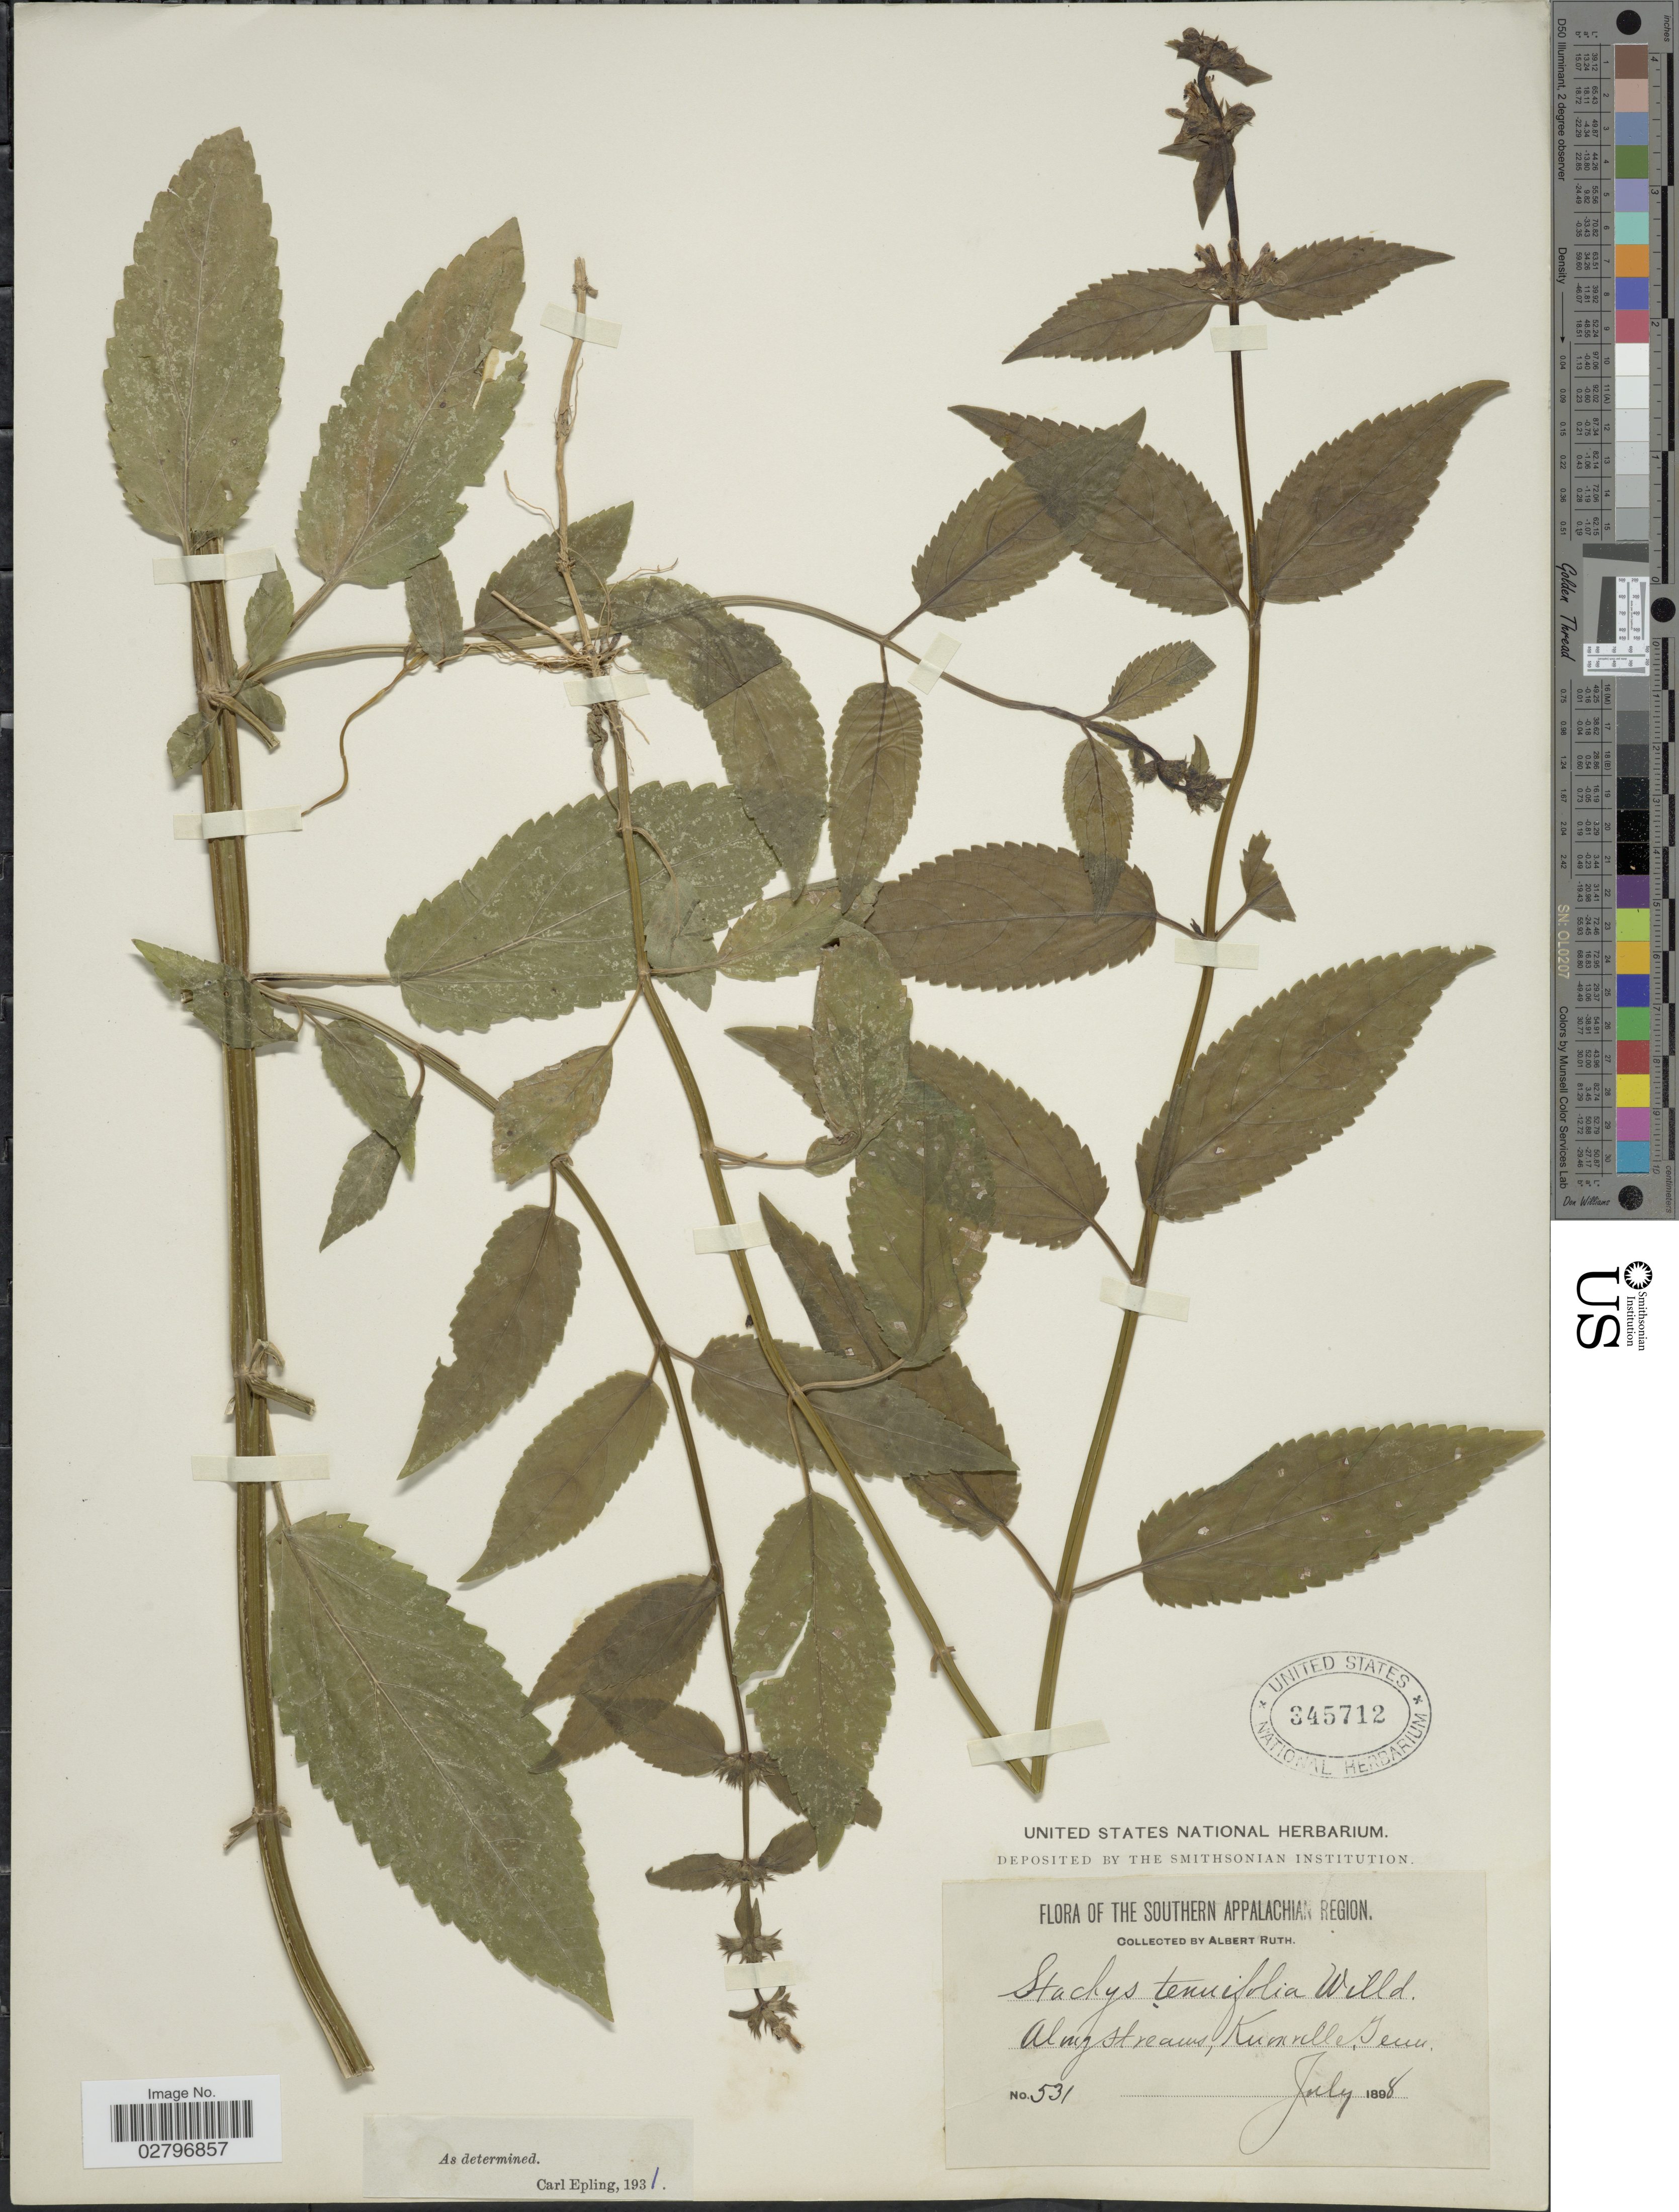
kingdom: Plantae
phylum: Tracheophyta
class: Magnoliopsida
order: Lamiales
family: Lamiaceae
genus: Stachys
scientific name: Stachys tenuifolia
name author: Willd.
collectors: A. Ruth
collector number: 531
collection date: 1898-07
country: United States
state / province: Tennessee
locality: The Southern Appalachian Region, Along streams, Knoxville, Tenn.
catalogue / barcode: US 345712